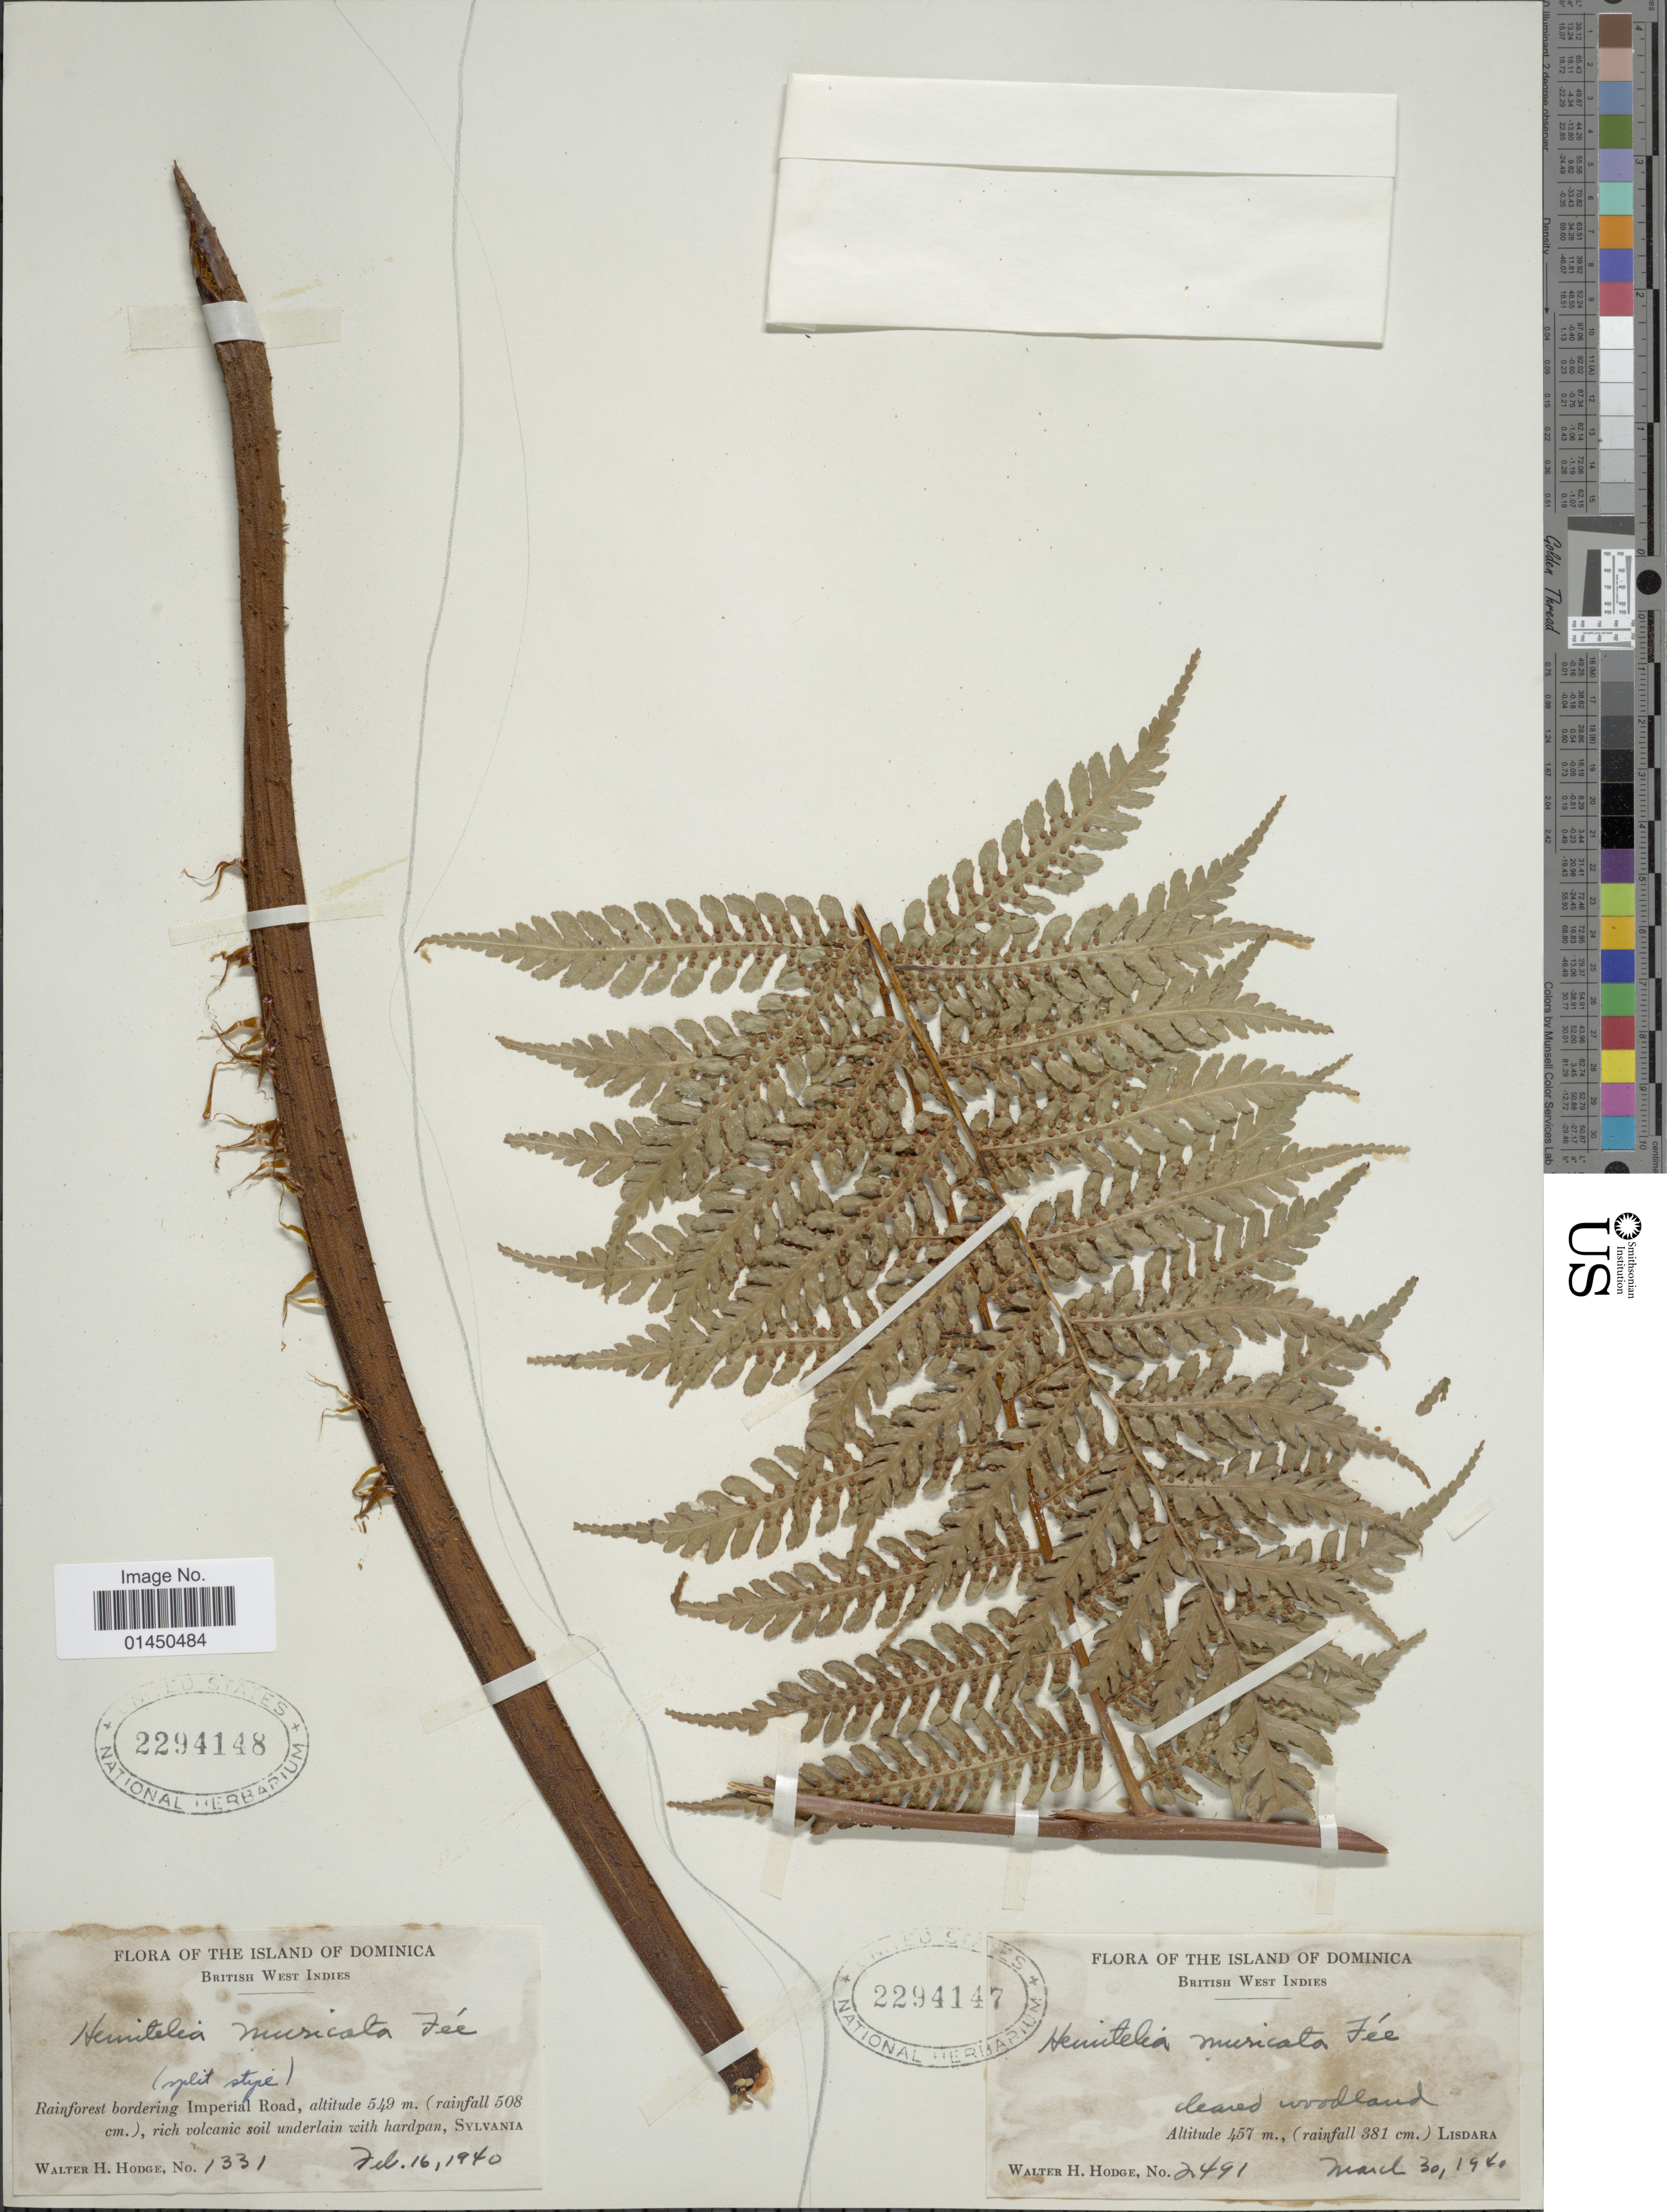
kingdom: Plantae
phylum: Tracheophyta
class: Polypodiopsida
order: Cyatheales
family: Cyatheaceae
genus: Cyathea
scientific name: Cyathea muricata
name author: (Willd.) Fée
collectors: W. Hodge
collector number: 2491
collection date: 1920-03-30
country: Dominica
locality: Cleared woodland, Lisdara.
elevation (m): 457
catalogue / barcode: US 2294147